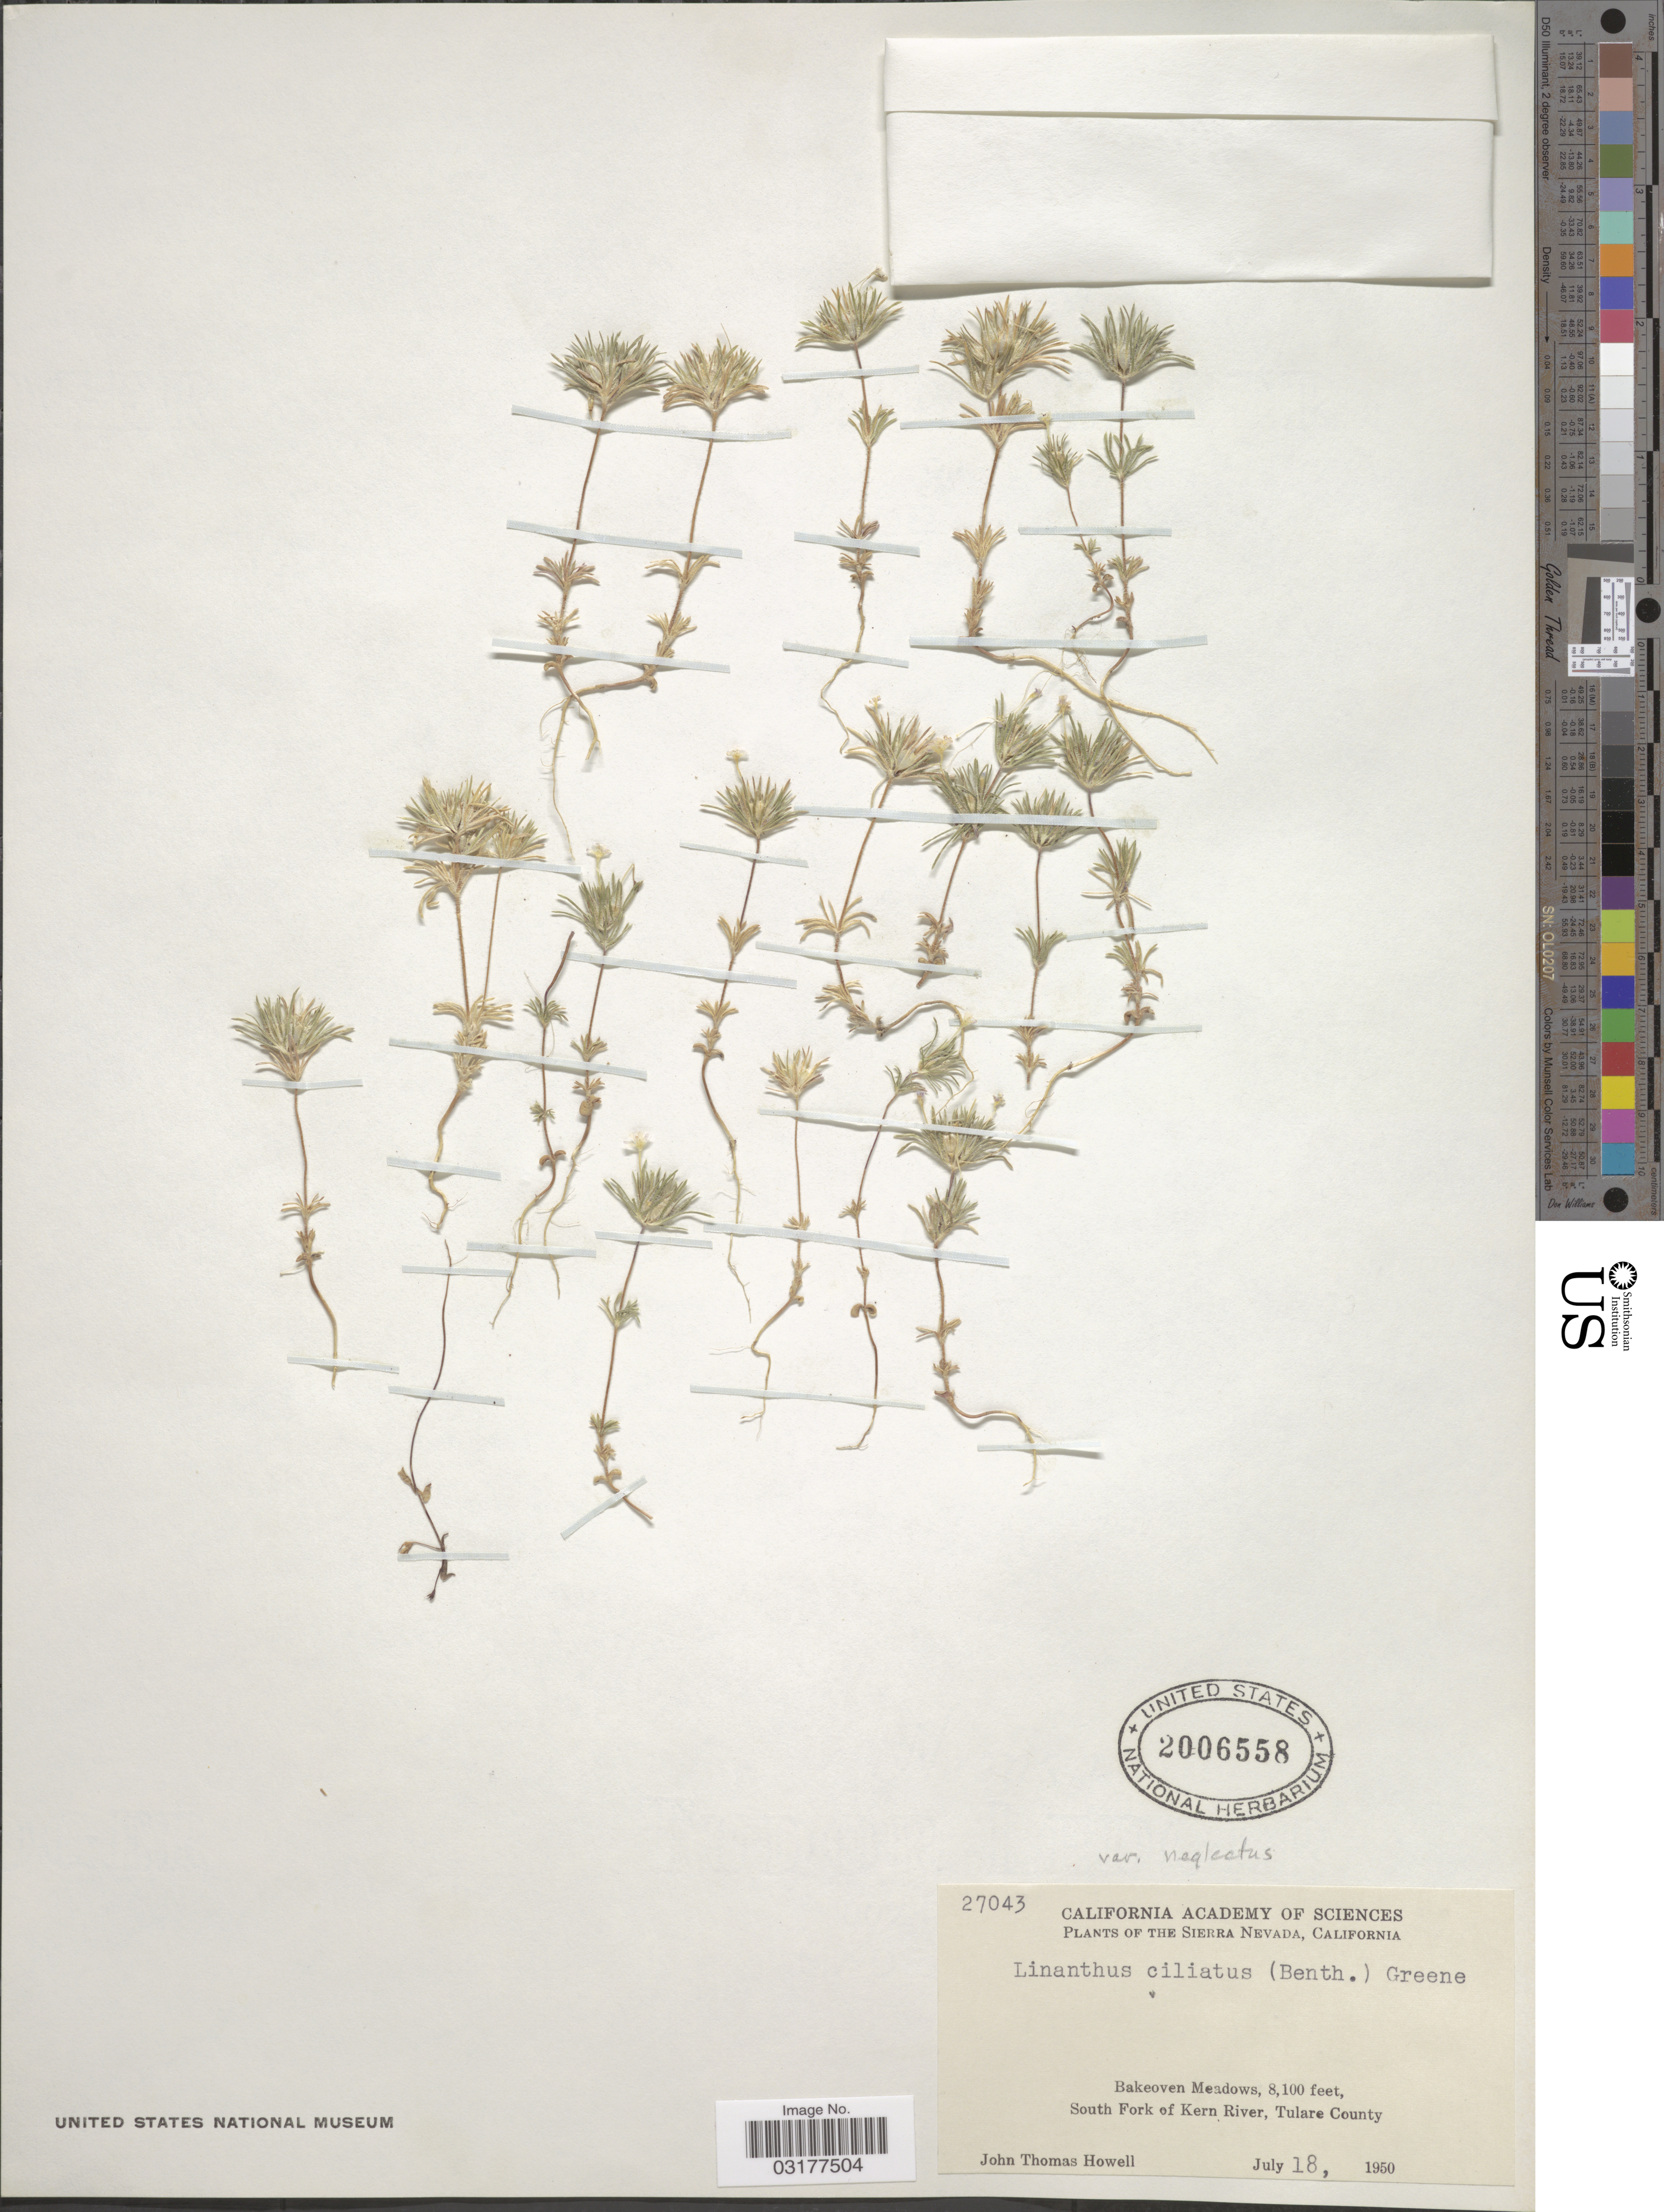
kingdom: Plantae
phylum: Tracheophyta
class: Magnoliopsida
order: Ericales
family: Polemoniaceae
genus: Leptosiphon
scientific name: Leptosiphon ciliatus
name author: (Benth.) Jeps.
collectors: J. T. Howell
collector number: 27043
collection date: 1950-07-18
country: United States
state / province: California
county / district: Tulare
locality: Sierra Nevada. Bakeoven Meadows. South Fork of Kern River, Tulare County.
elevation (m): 2469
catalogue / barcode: US 2006558